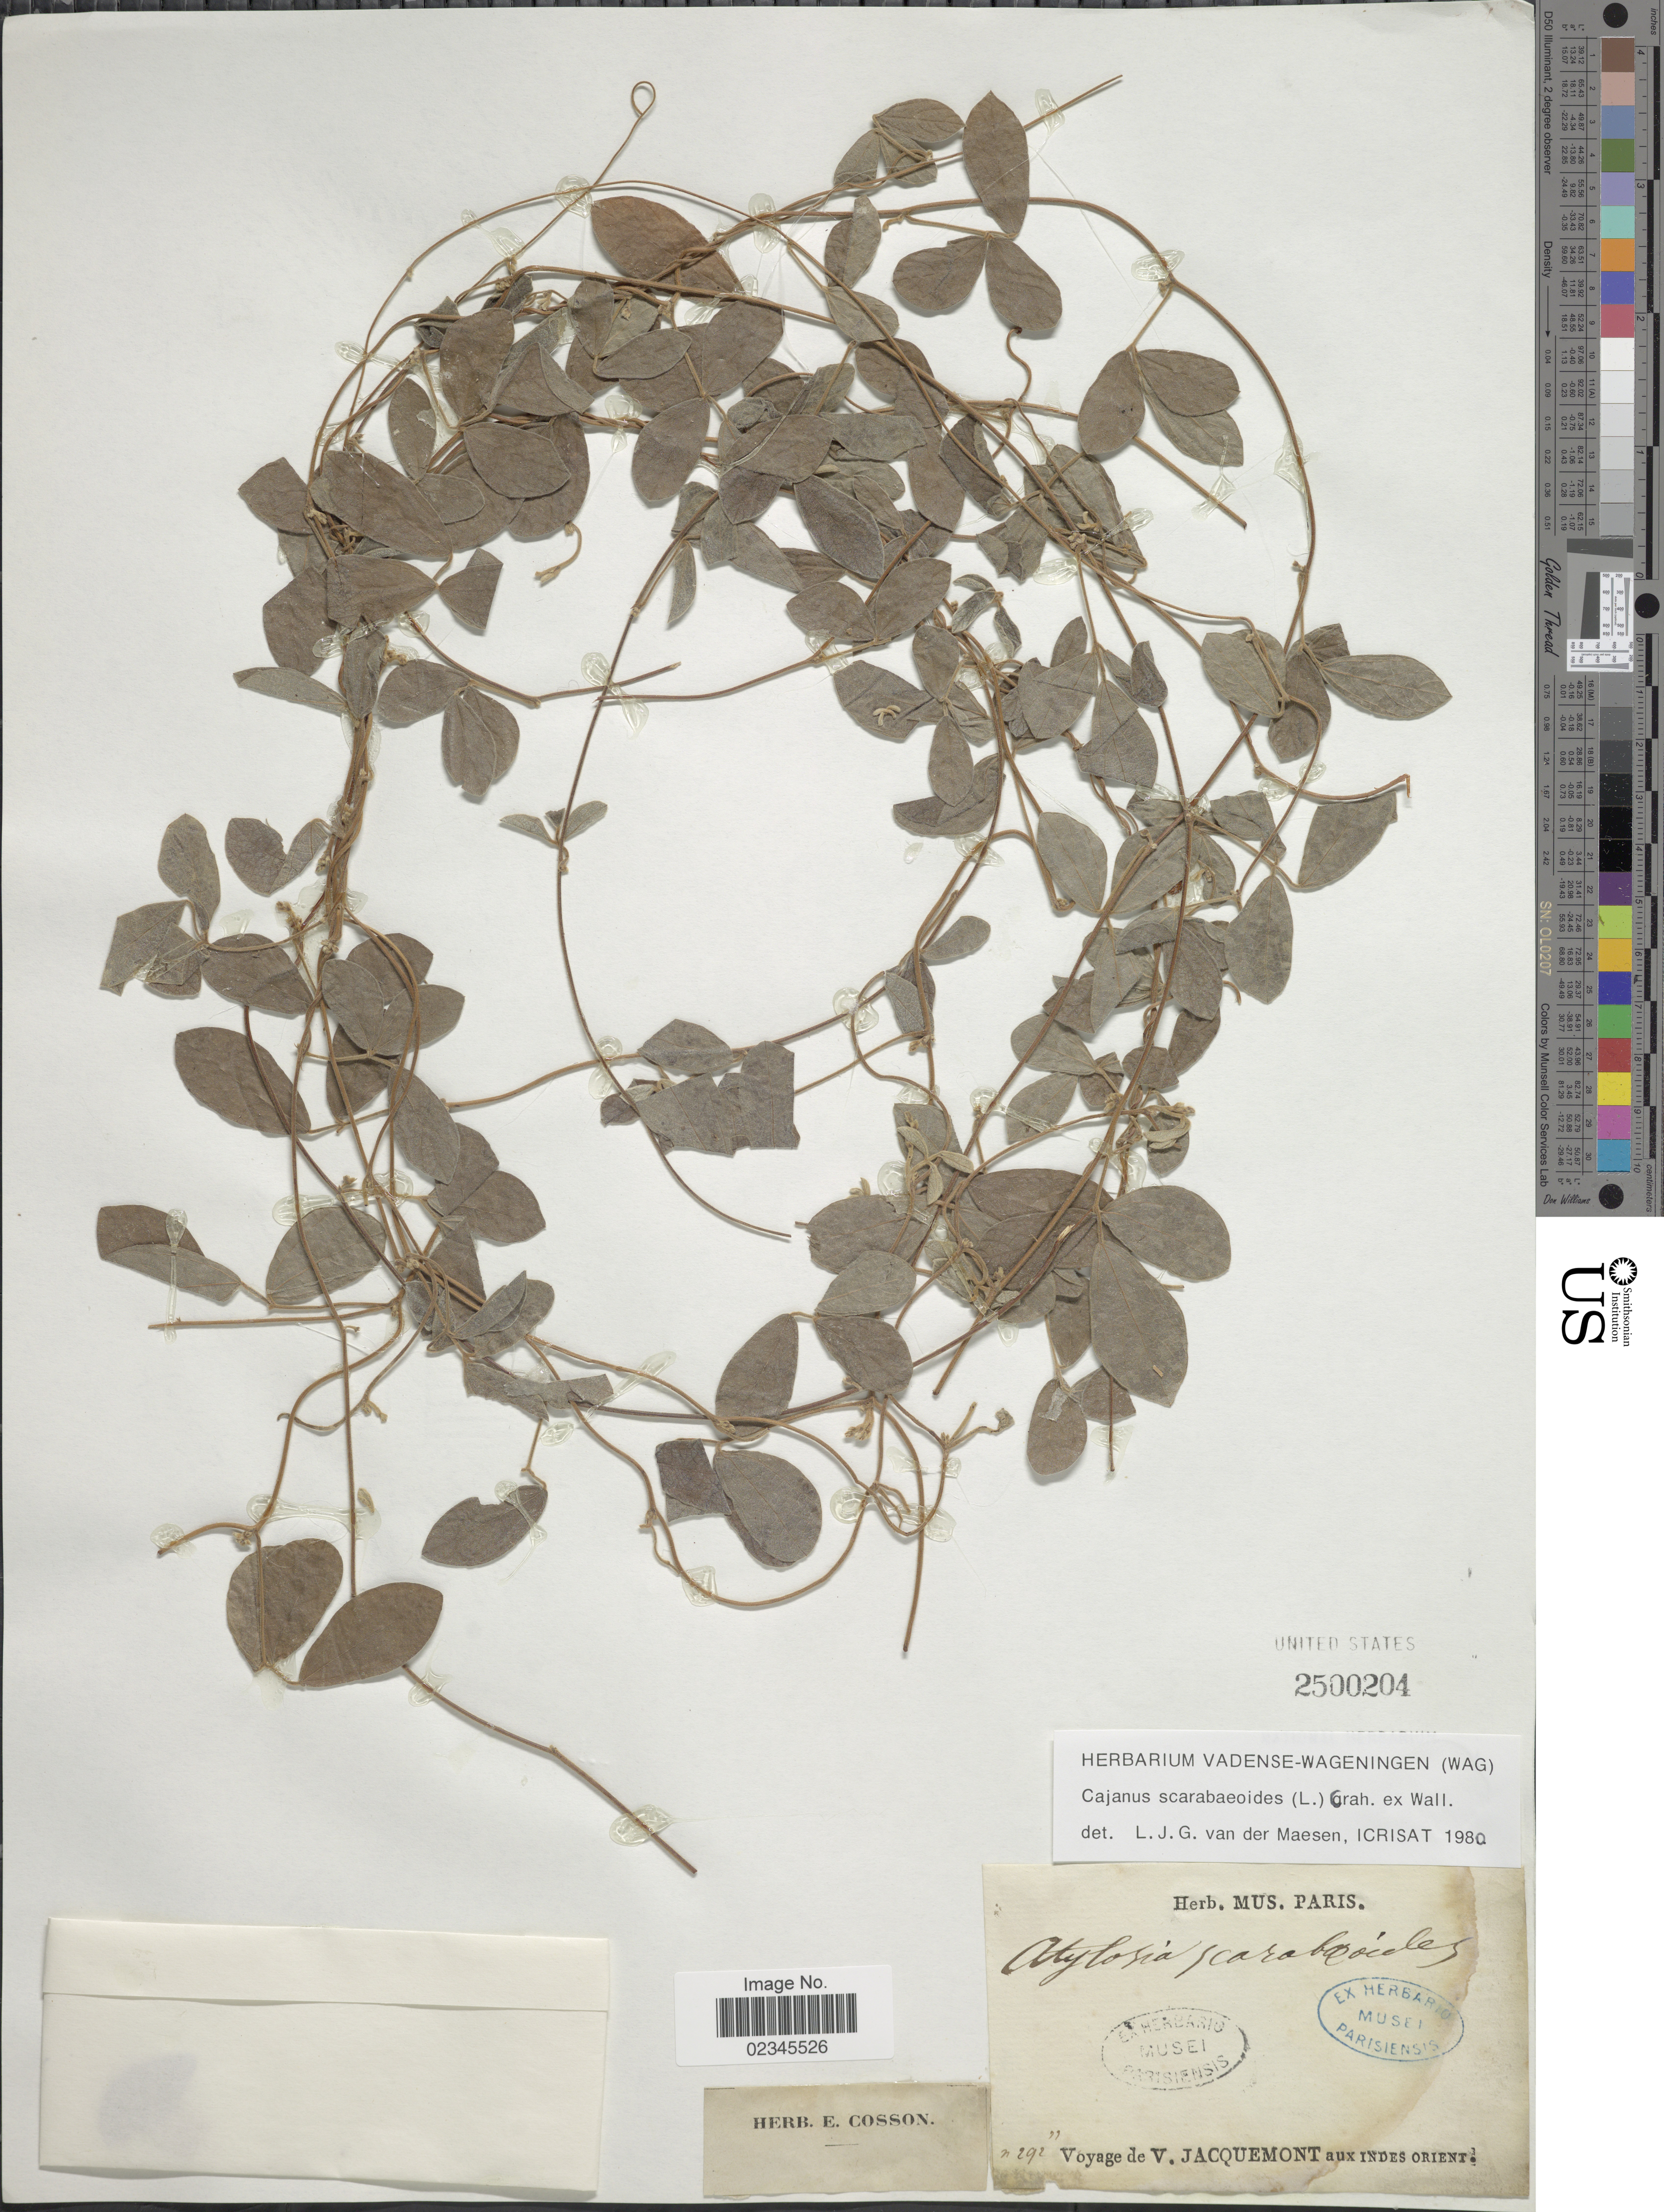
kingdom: Plantae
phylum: Tracheophyta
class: Magnoliopsida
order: Fabales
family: Fabaceae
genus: Cajanus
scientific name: Cajanus scarabaeoides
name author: (L.) Thou. ex Graham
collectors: V. Jacquemont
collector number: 292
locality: Indes Orient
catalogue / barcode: US 2500204